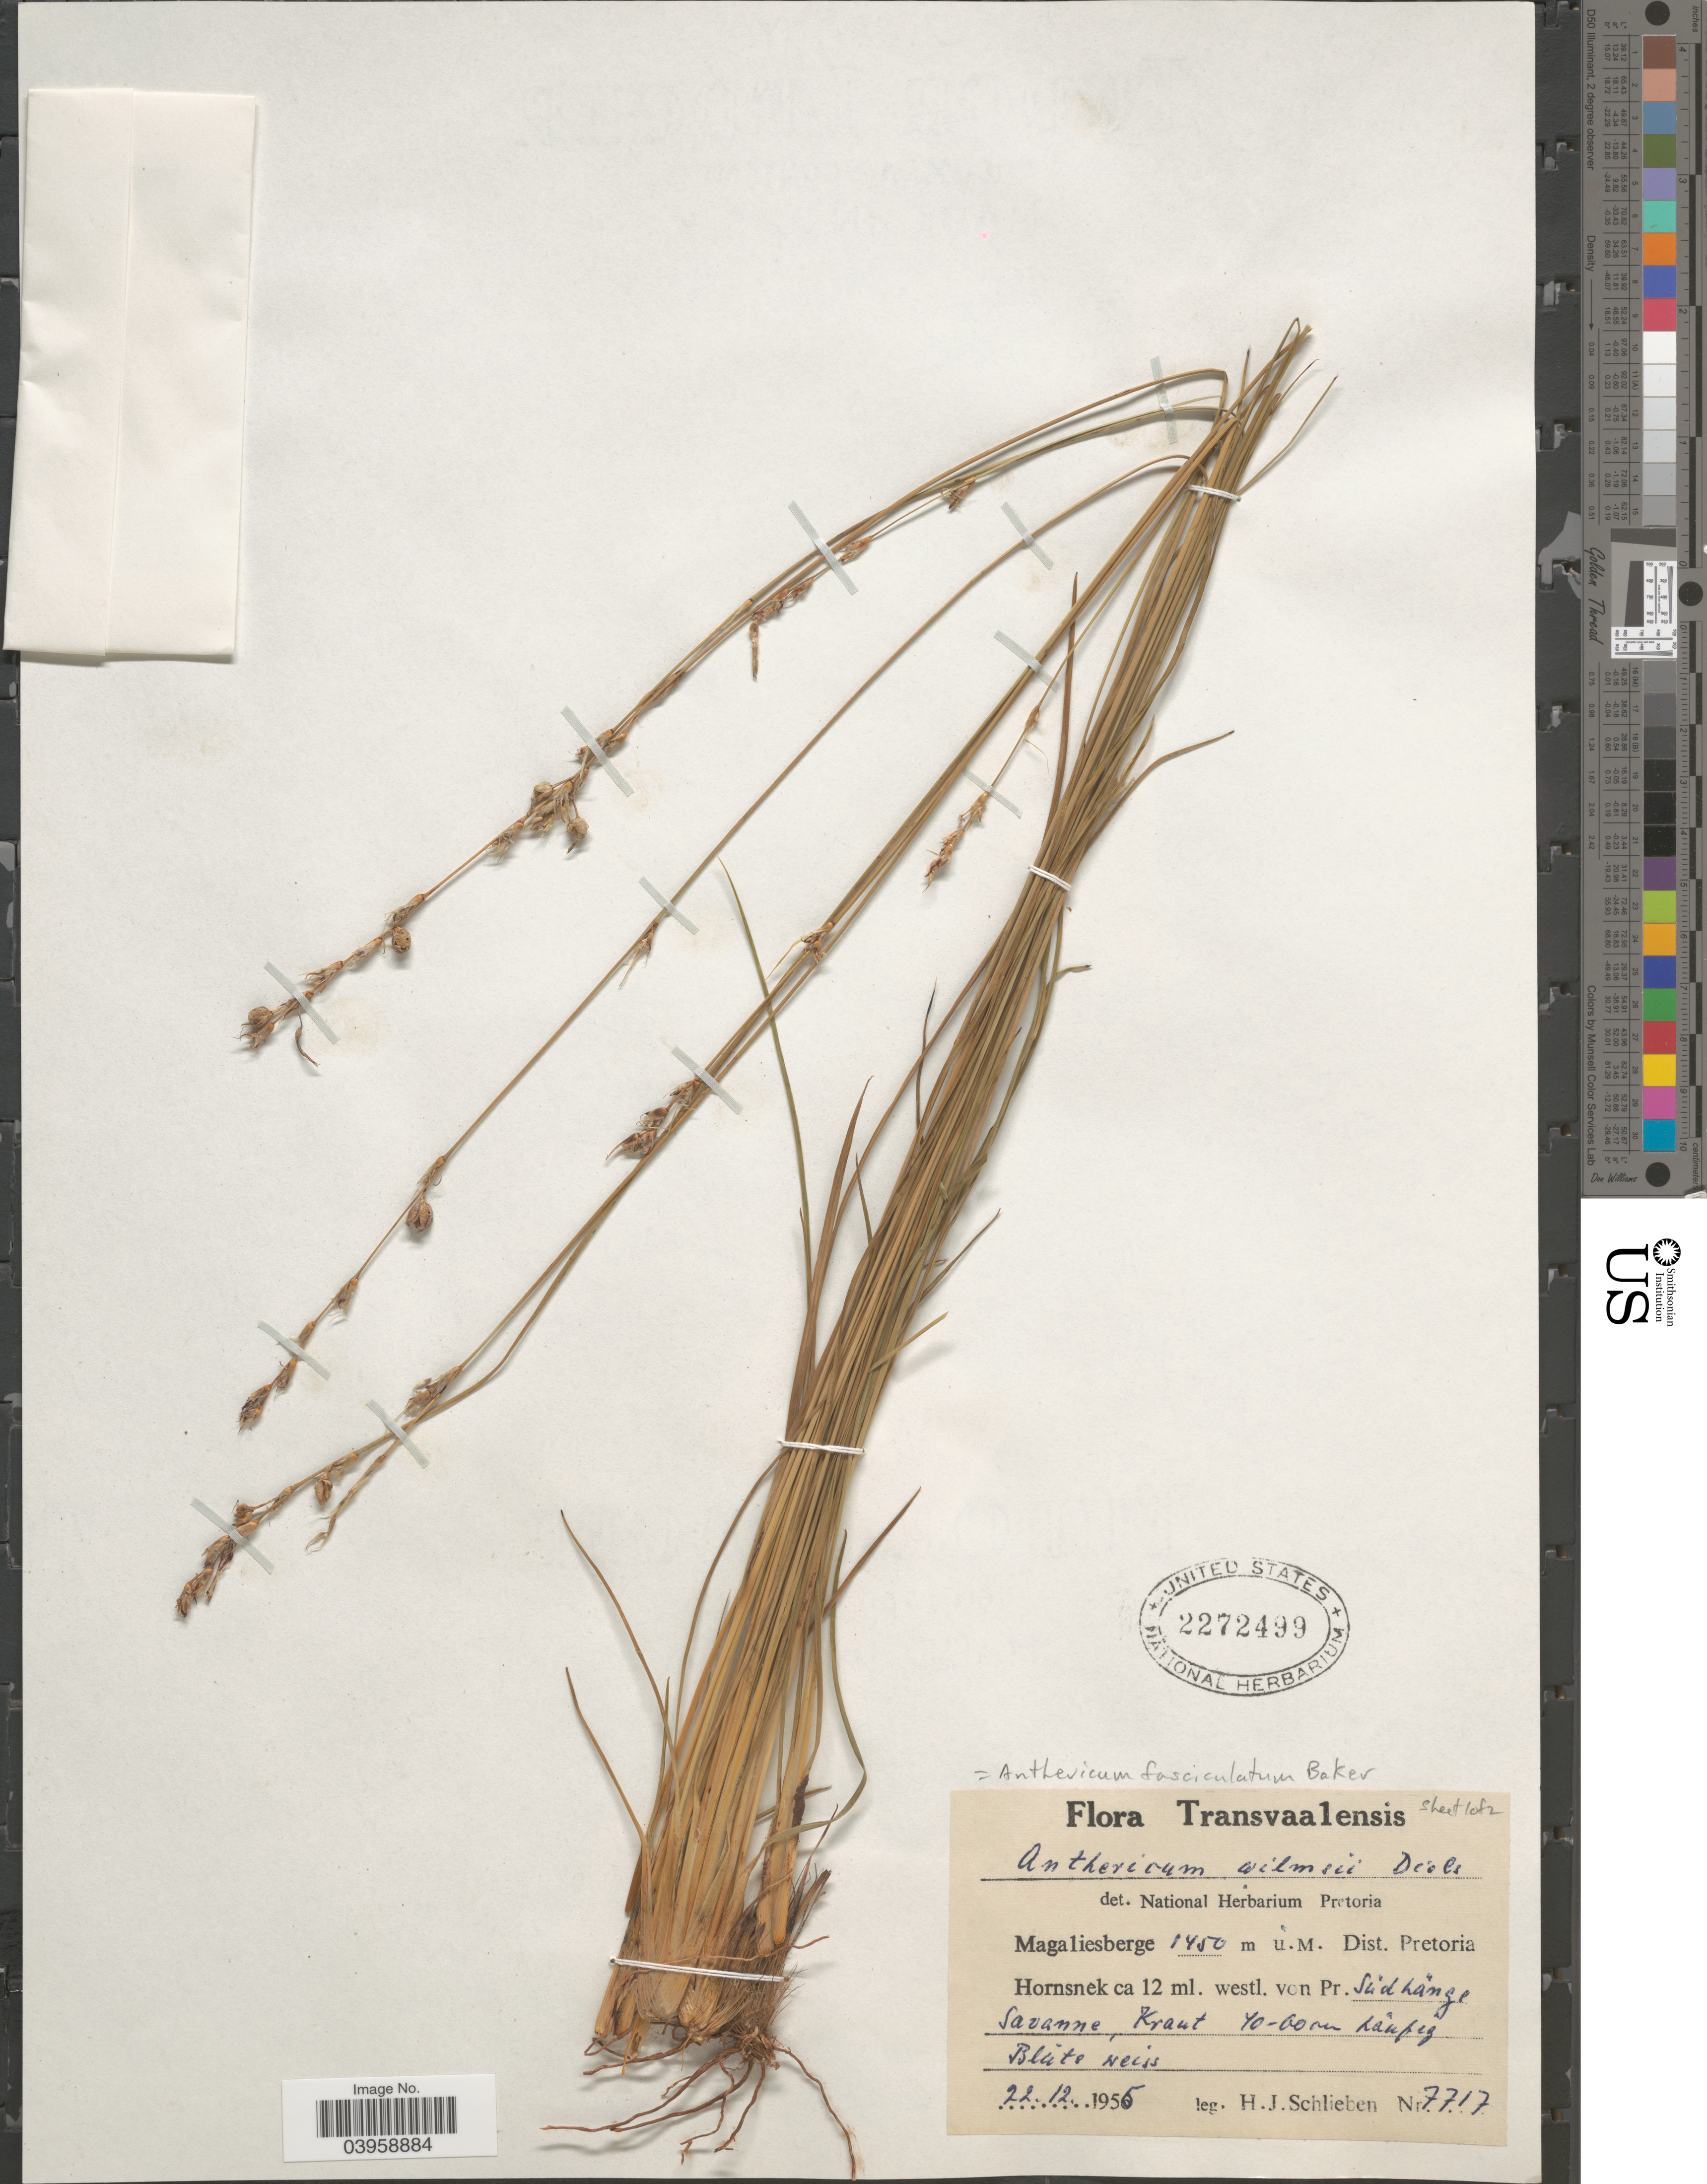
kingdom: Plantae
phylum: Tracheophyta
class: Liliopsida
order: Asparagales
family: Asparagaceae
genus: Anthericum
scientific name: Anthericum fasciculatum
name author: Baker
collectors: H. J. Schlieben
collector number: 7717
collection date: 1955-12-22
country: South Africa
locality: Transvaalensis. Magaliesberge. Dist. Pretoria Hornsnek ca 12 ml. westl. von Pr. Südhänge Savanne, Kraut 10-60m häufig Blüte weiss.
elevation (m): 1450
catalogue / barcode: US 2272499